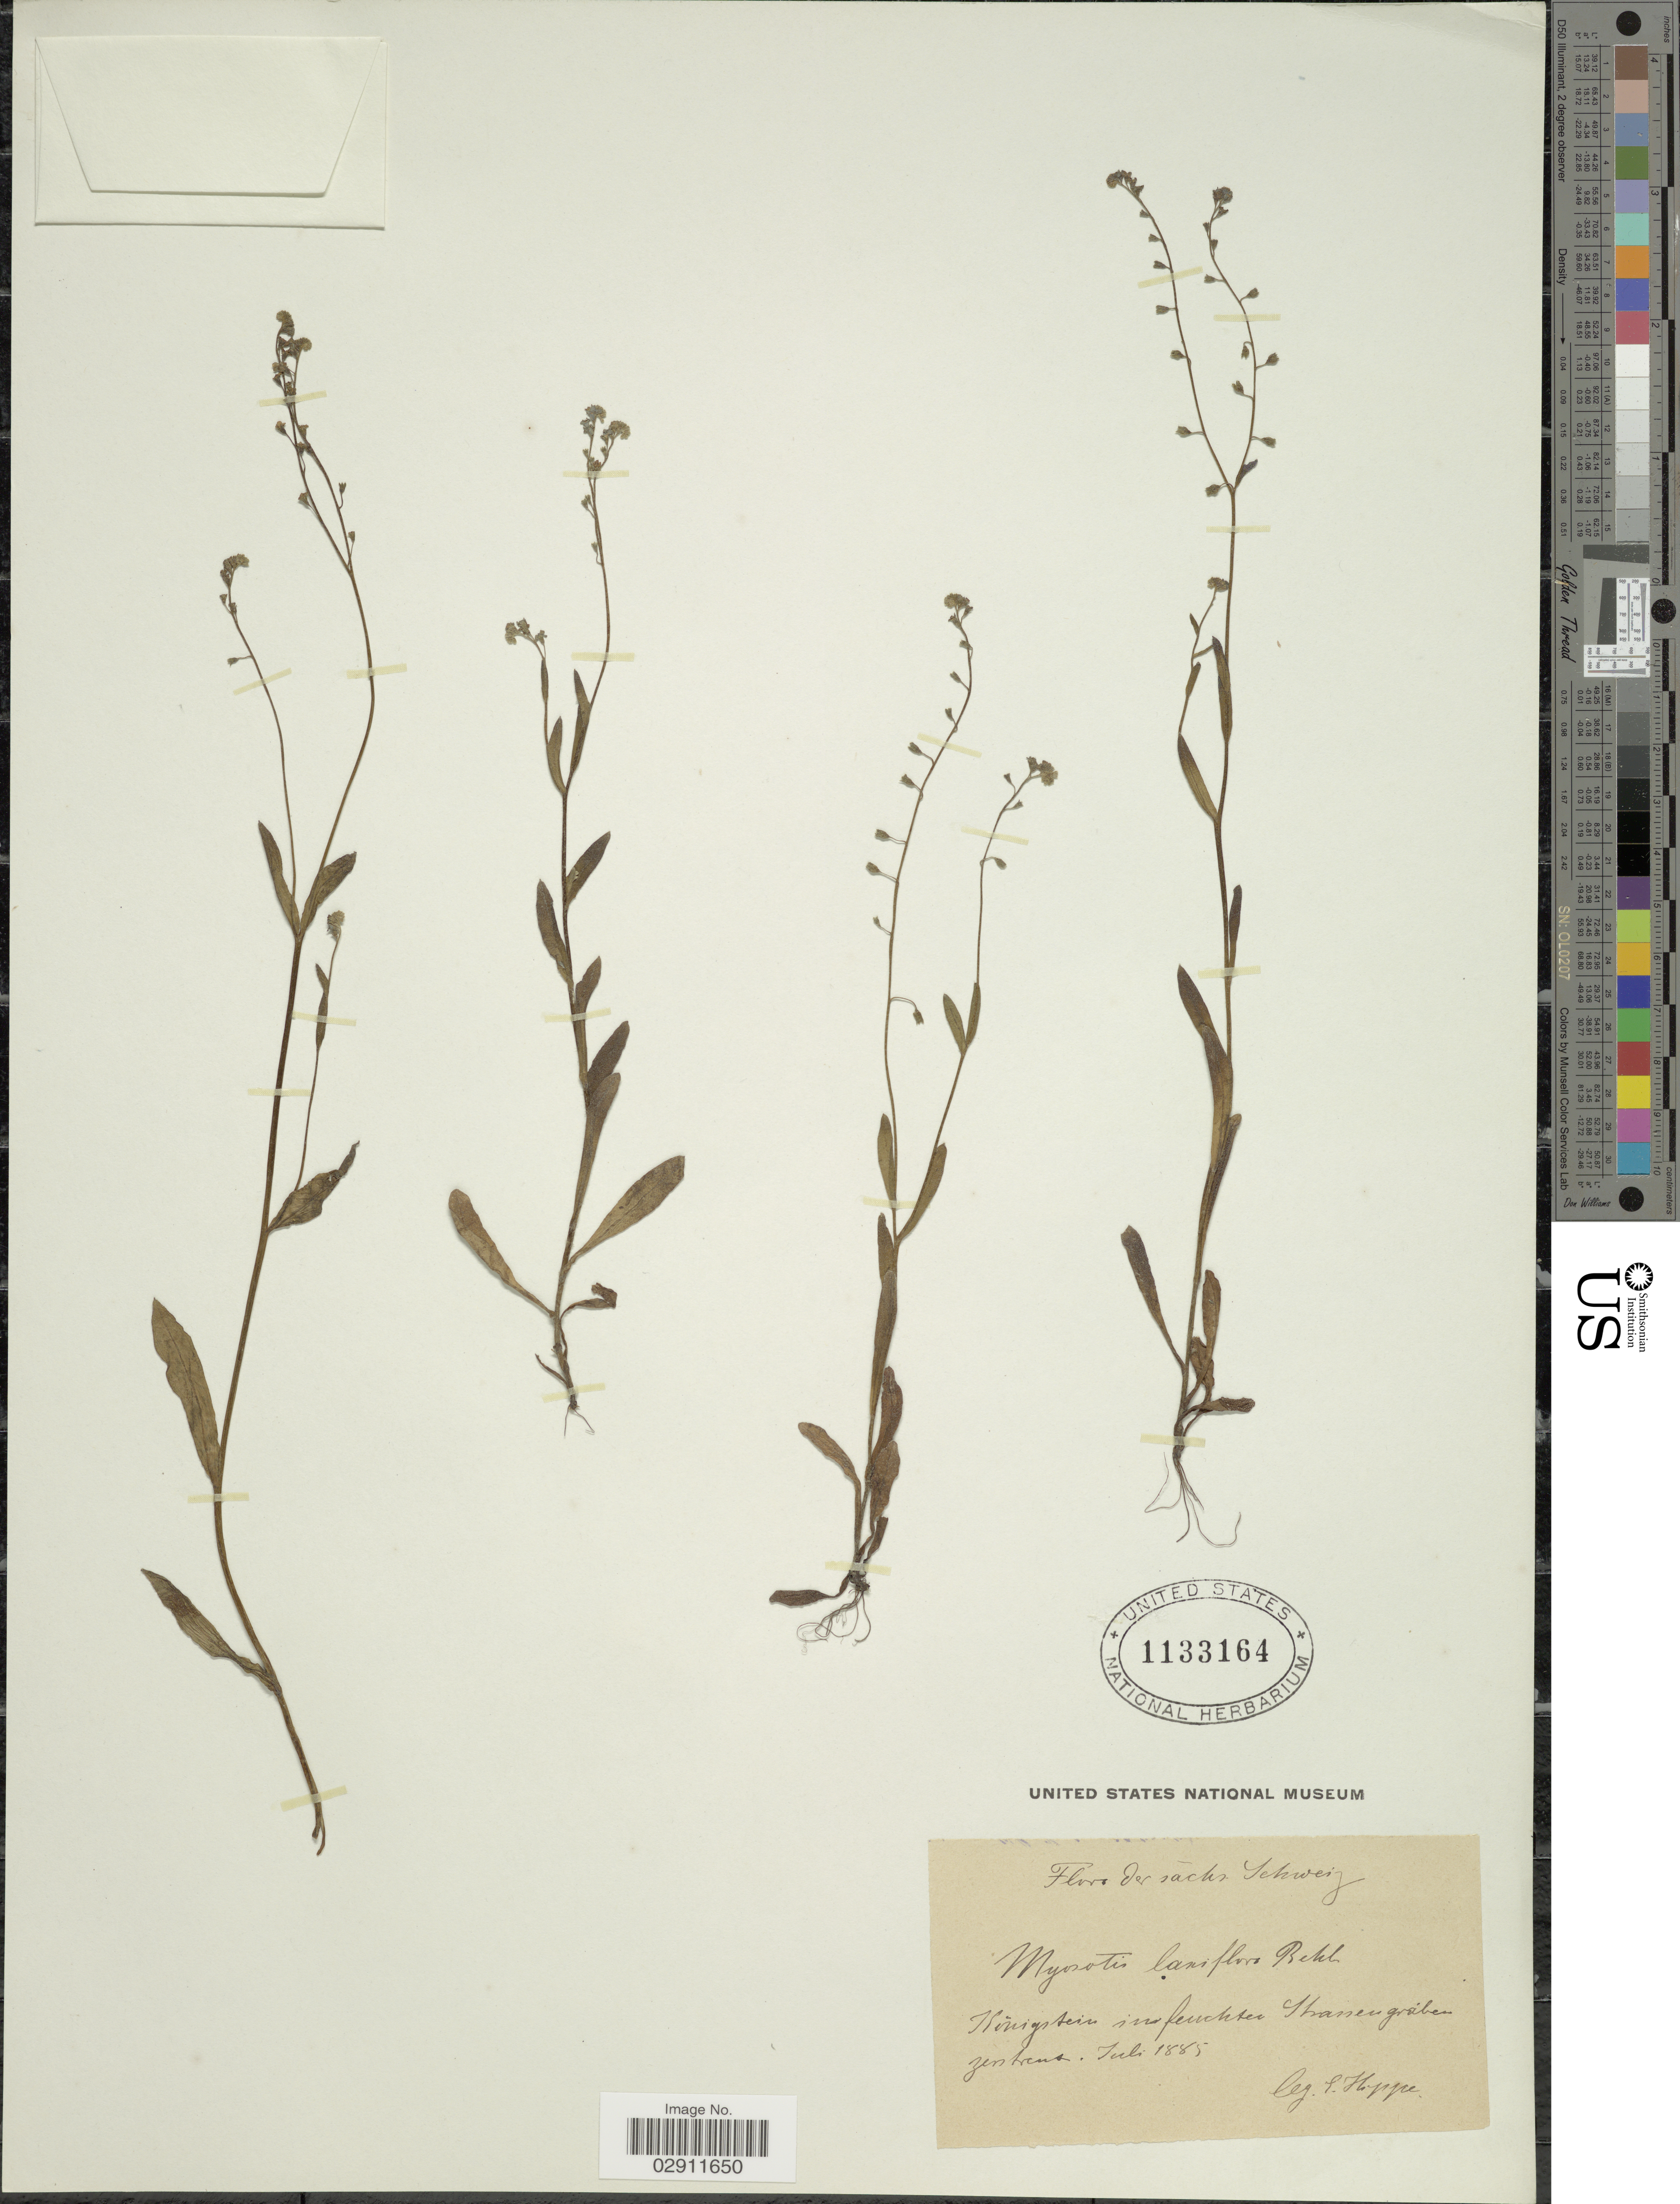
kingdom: Plantae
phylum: Tracheophyta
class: Magnoliopsida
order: Boraginales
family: Boraginaceae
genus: Myosotis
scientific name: Myosotis laxiflora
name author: Rchb.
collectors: E. F. Hoppe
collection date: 1885-07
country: Germany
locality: Sachs Schweiz, Konigstein ins feuchten Hanengraben [interpreted] zenstrens [interpreted].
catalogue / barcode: US 1133164